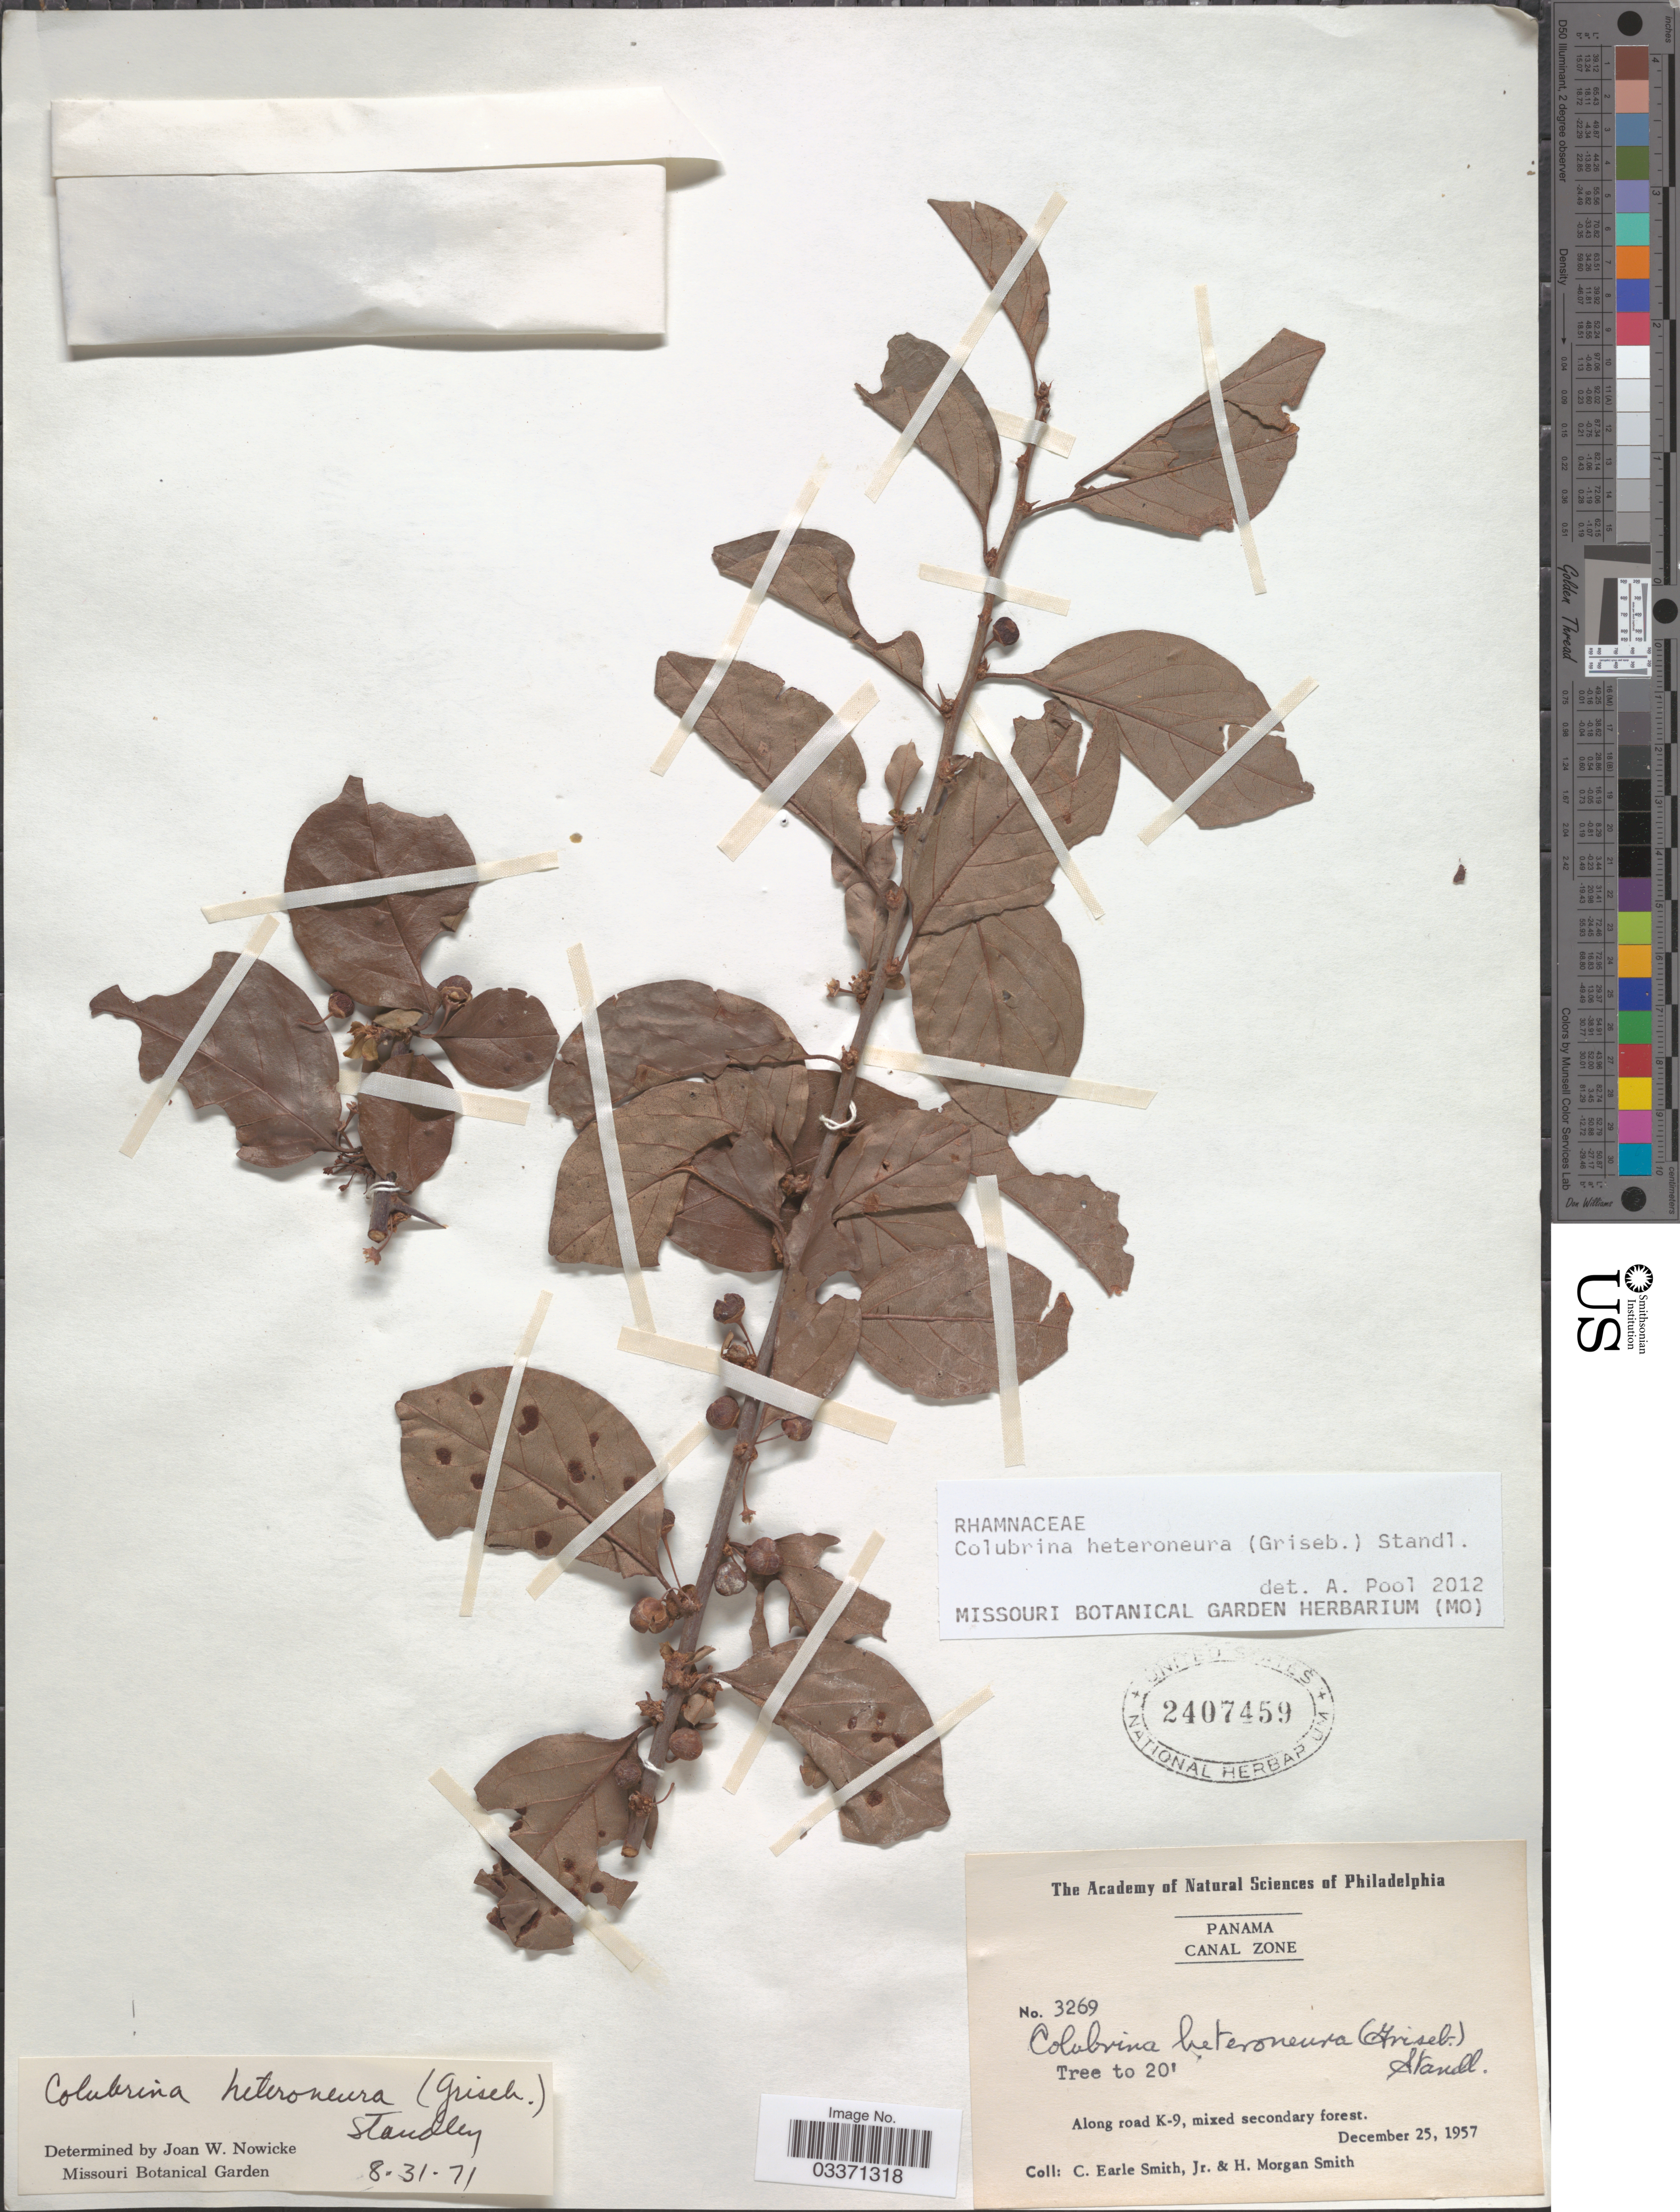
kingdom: Plantae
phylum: Tracheophyta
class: Magnoliopsida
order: Rosales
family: Rhamnaceae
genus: Colubrina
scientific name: Colubrina heteroneura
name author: (Griseb.) Standl.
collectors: C. E. Smith Jr. & H. M. Smith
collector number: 3269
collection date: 1957-12-25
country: Panama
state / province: Colón / Panamá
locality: Canal Zone. Along road K-9.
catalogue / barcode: US 2407459